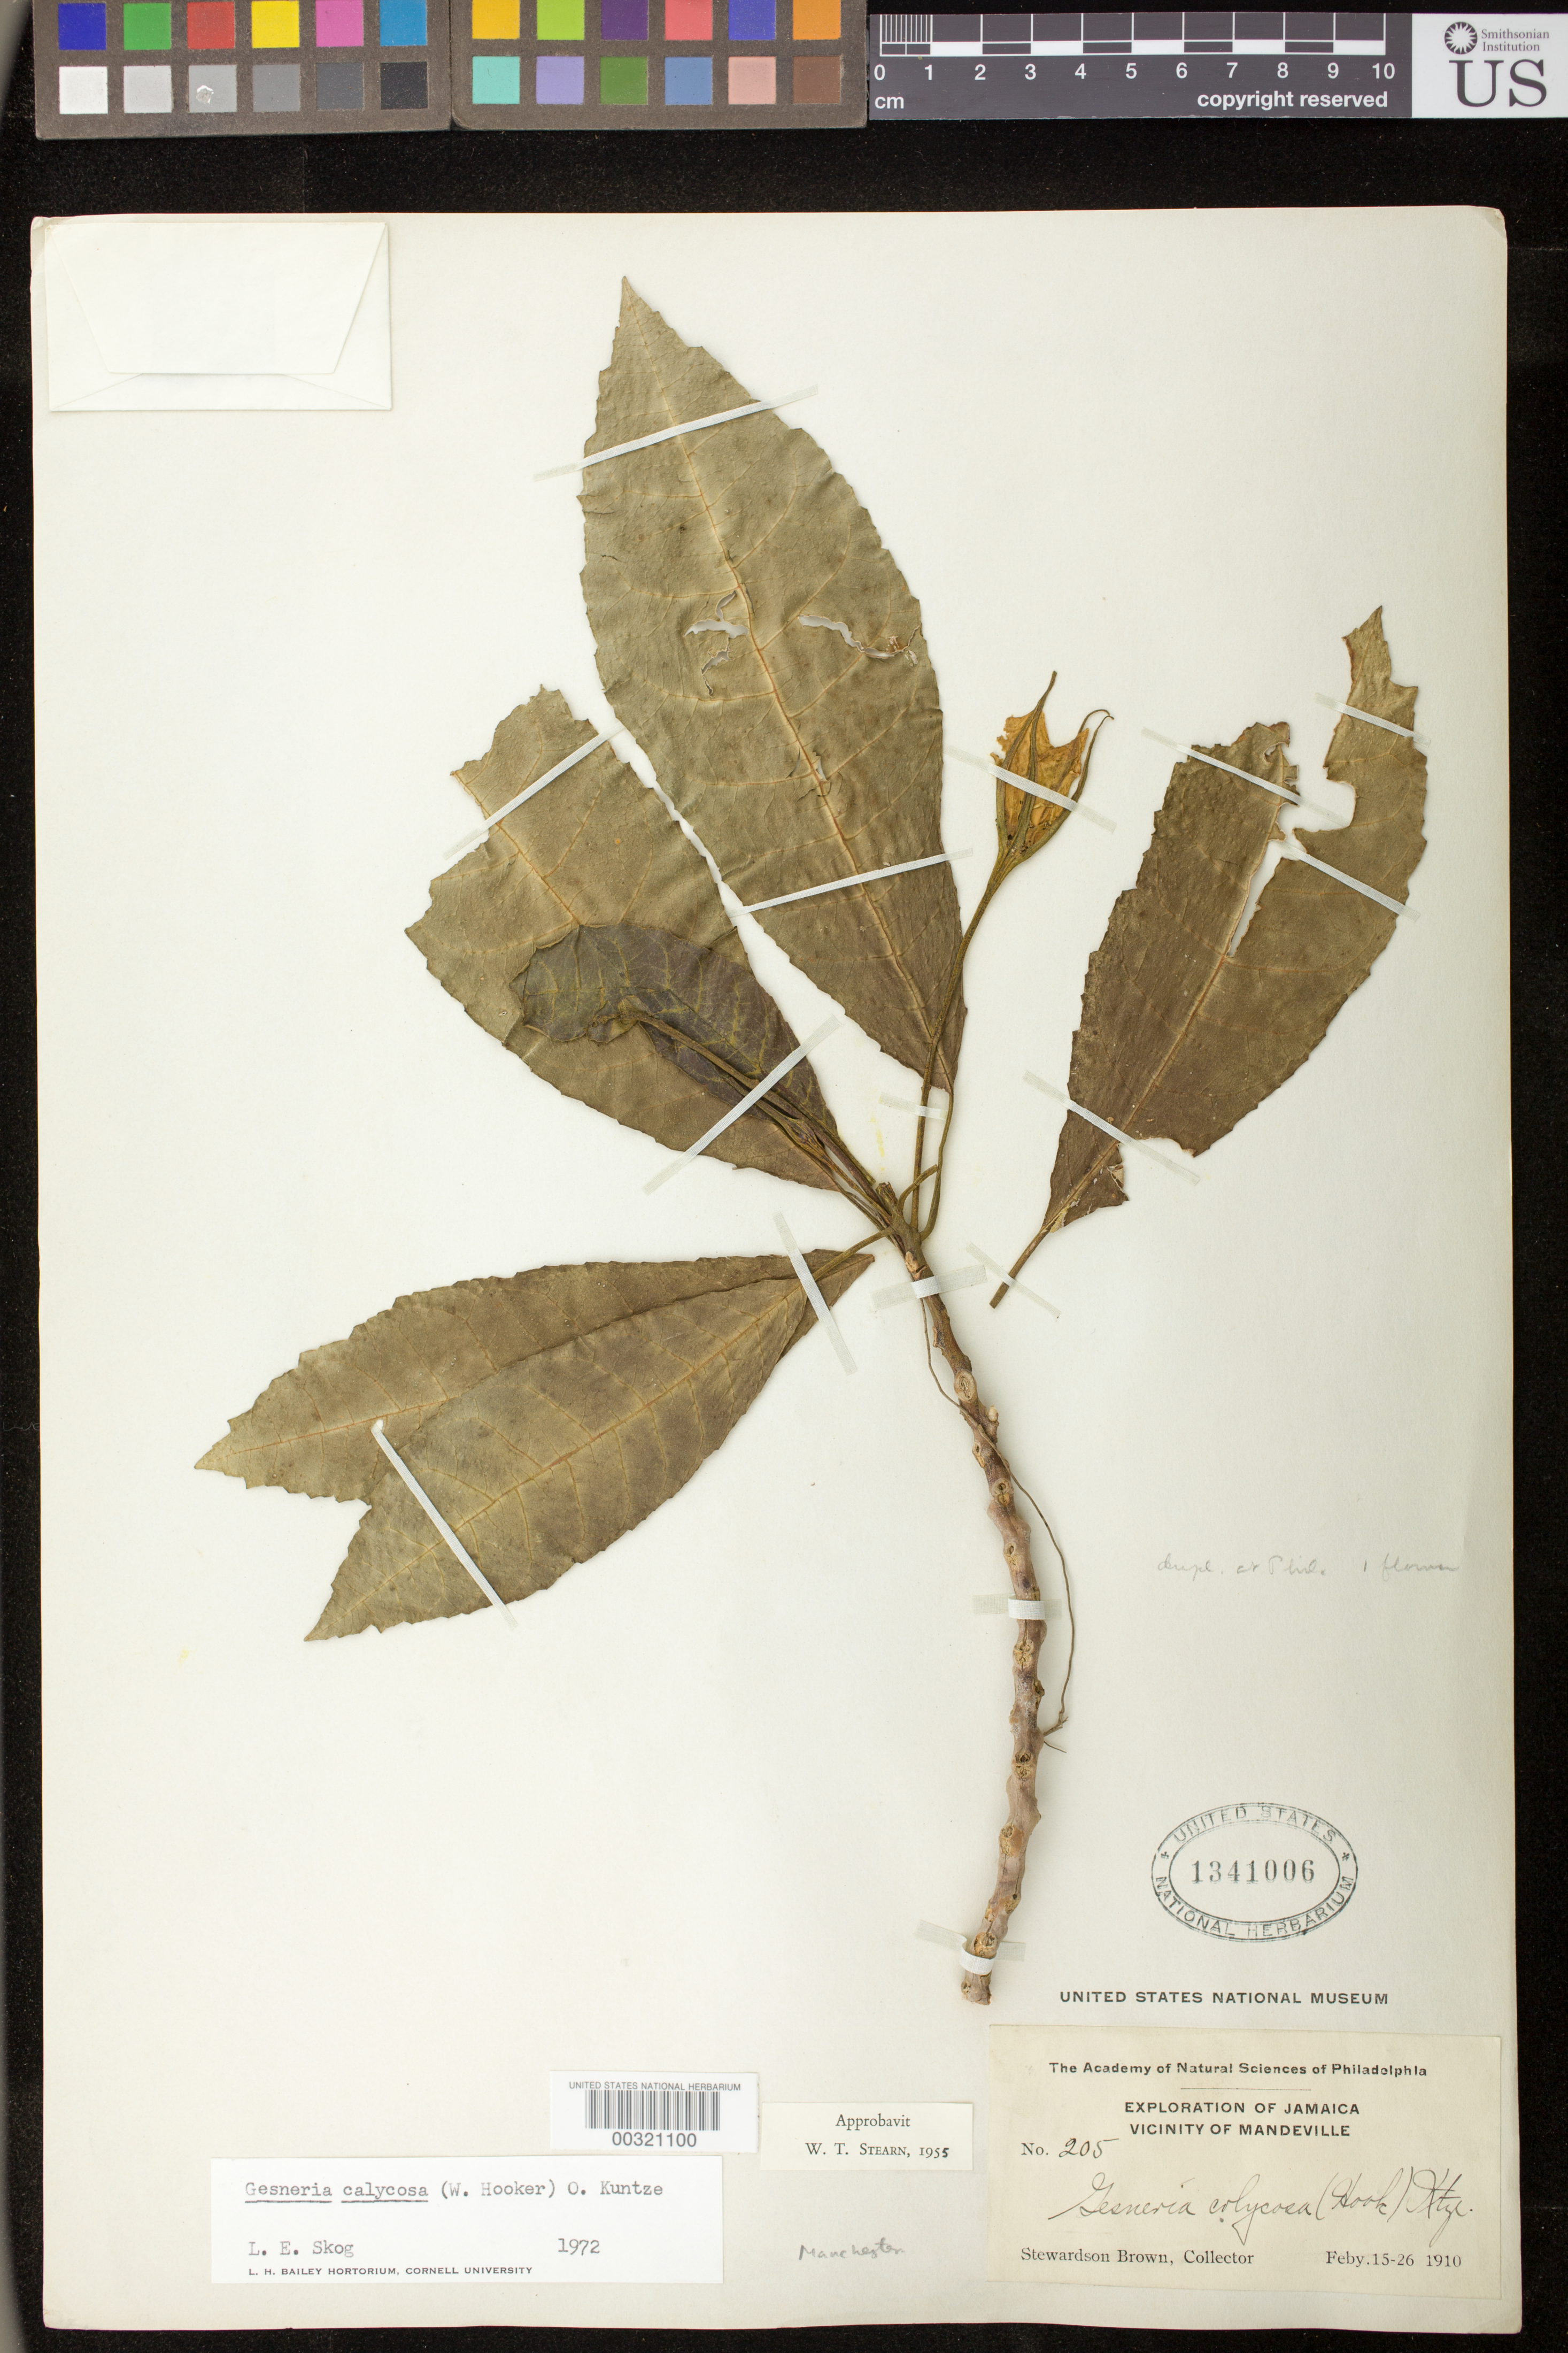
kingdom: Plantae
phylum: Tracheophyta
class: Magnoliopsida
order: Lamiales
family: Gesneriaceae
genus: Gesneria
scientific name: Gesneria calycosa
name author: (Hook.) Kuntze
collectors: S. Brown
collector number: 205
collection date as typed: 15-26 Feb 1910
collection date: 1910-02-15/1910-02-26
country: Jamaica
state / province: Manchester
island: Jamaica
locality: vicinity of Mandeville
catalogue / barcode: US 1341006